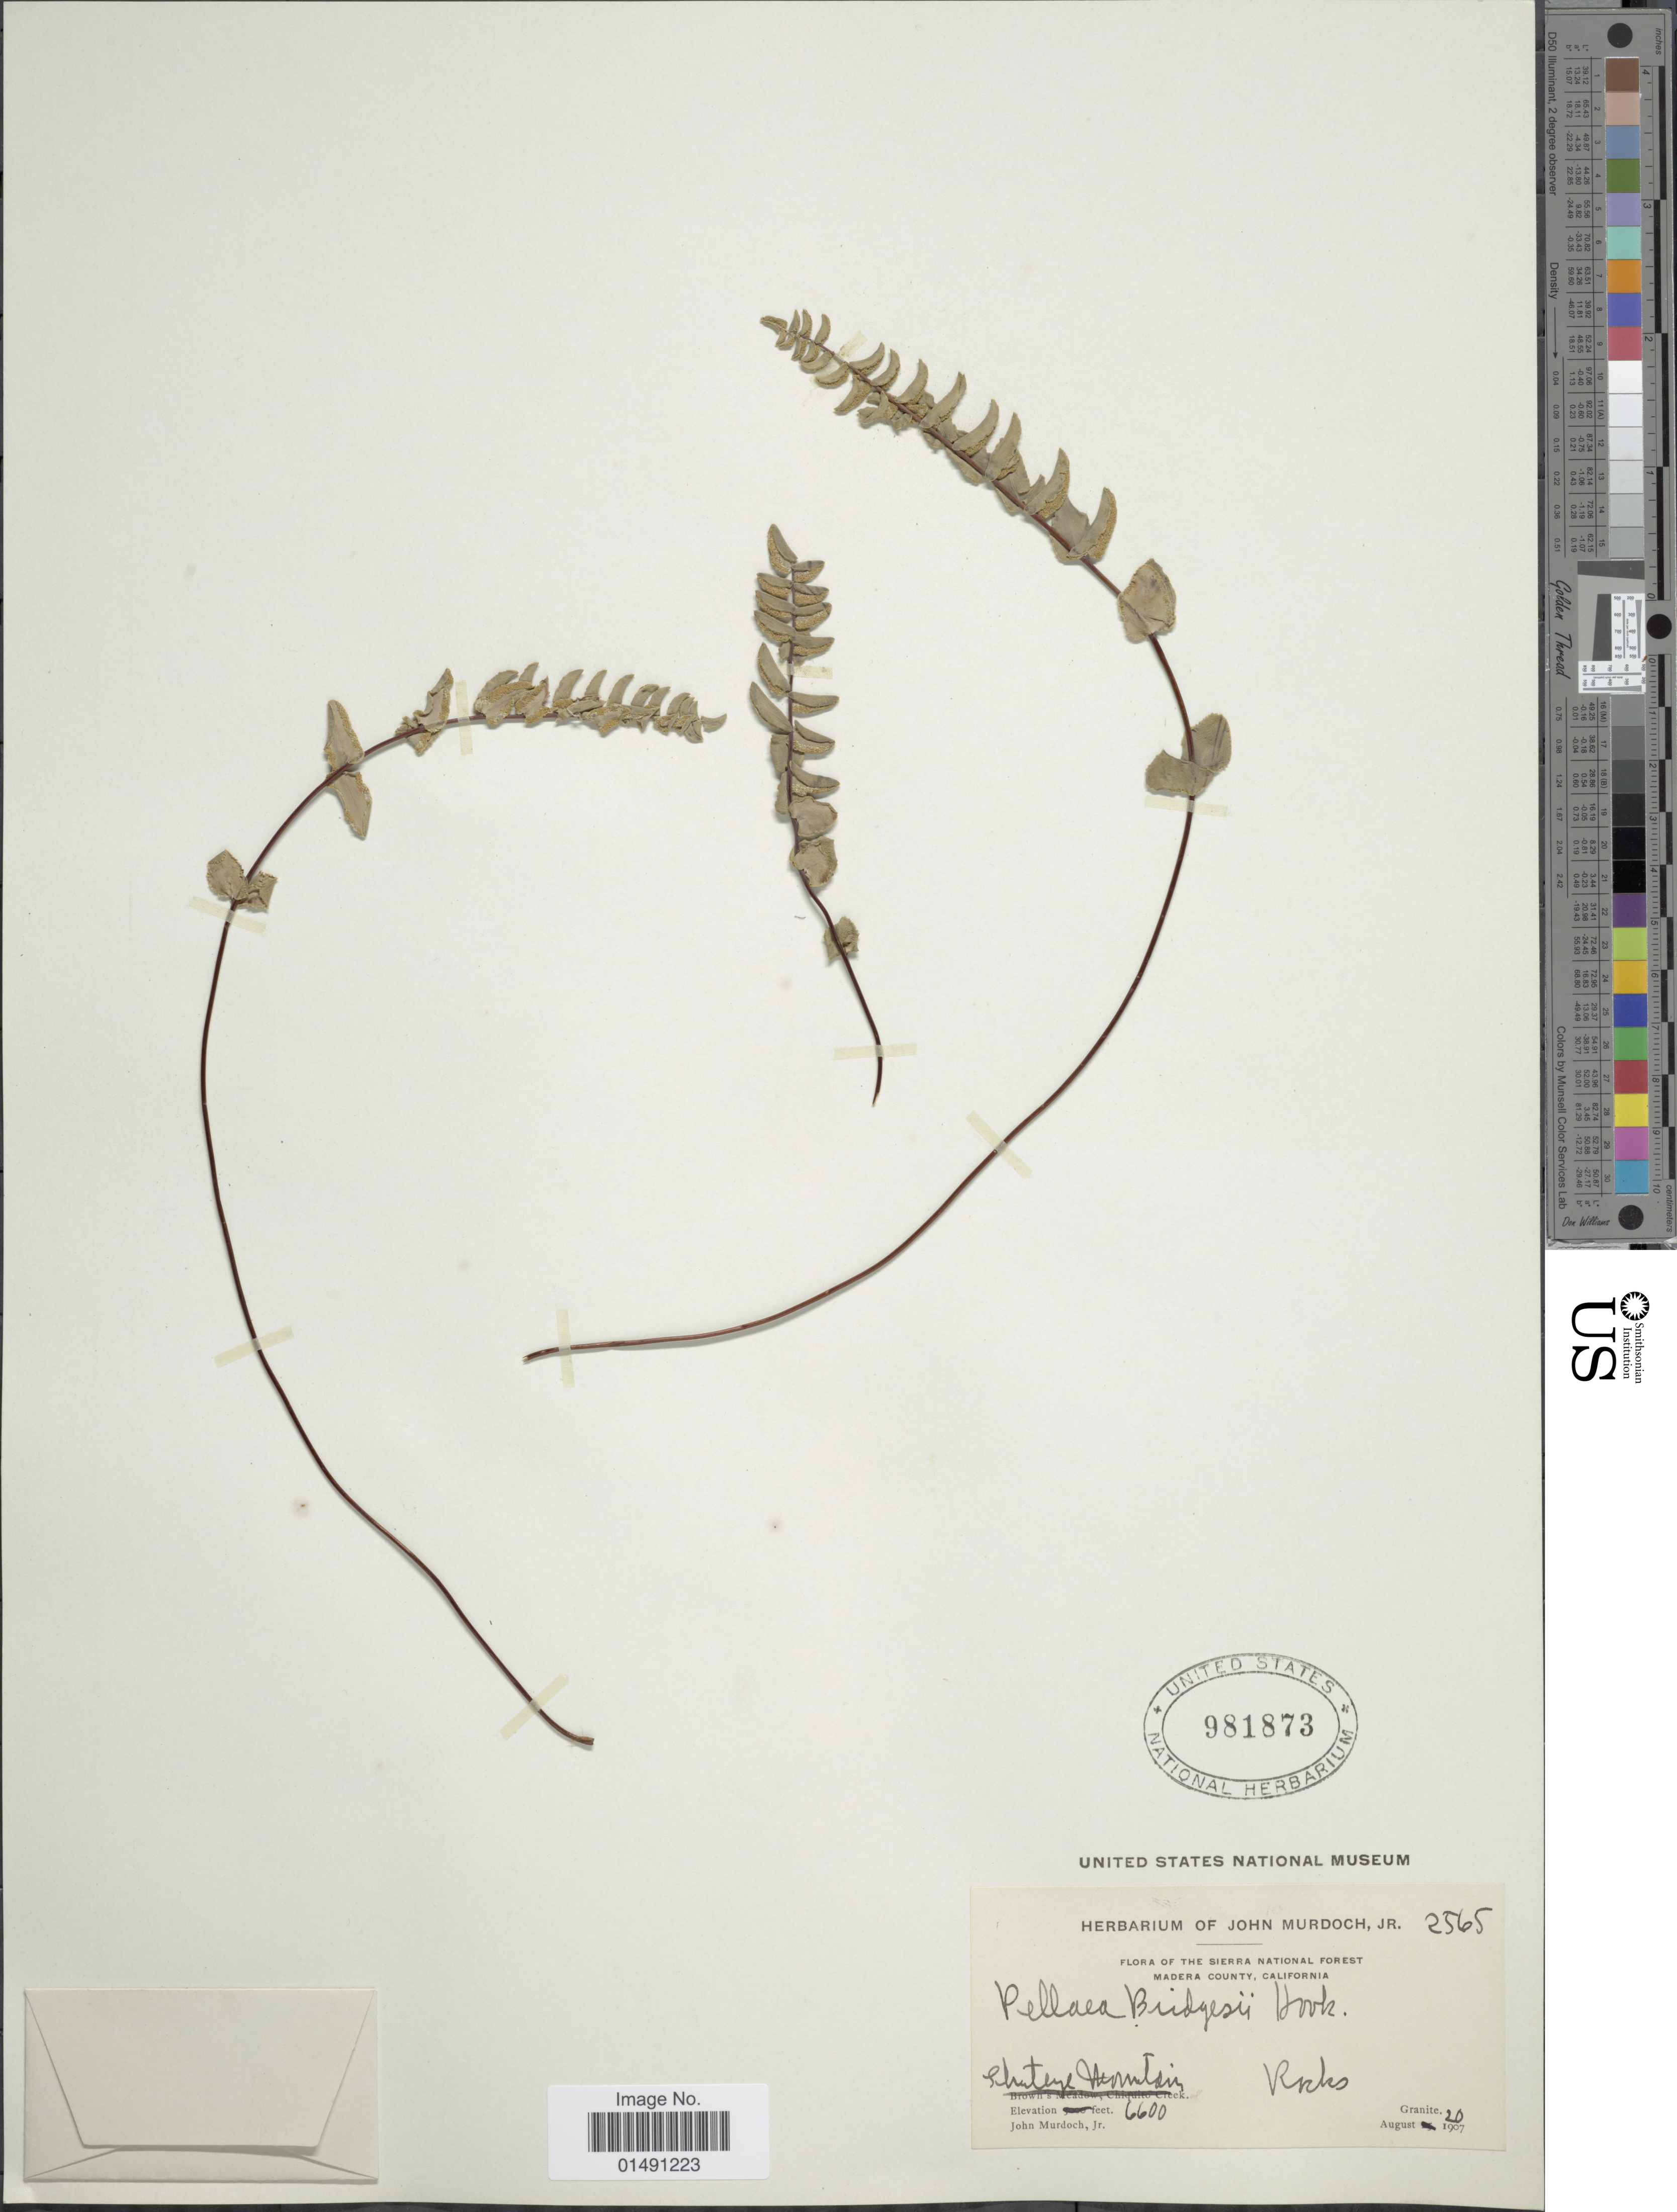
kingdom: Plantae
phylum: Tracheophyta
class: Polypodiopsida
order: Polypodiales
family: Pteridaceae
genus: Pellaea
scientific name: Pellaea bridgesii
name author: Hook.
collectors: J. Murdoch Jr.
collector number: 2565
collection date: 1907-08-20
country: United States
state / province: California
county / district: Madera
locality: The Sierra National Forest Madera County, Schuteye Mountain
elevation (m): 2012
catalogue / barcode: US 981873